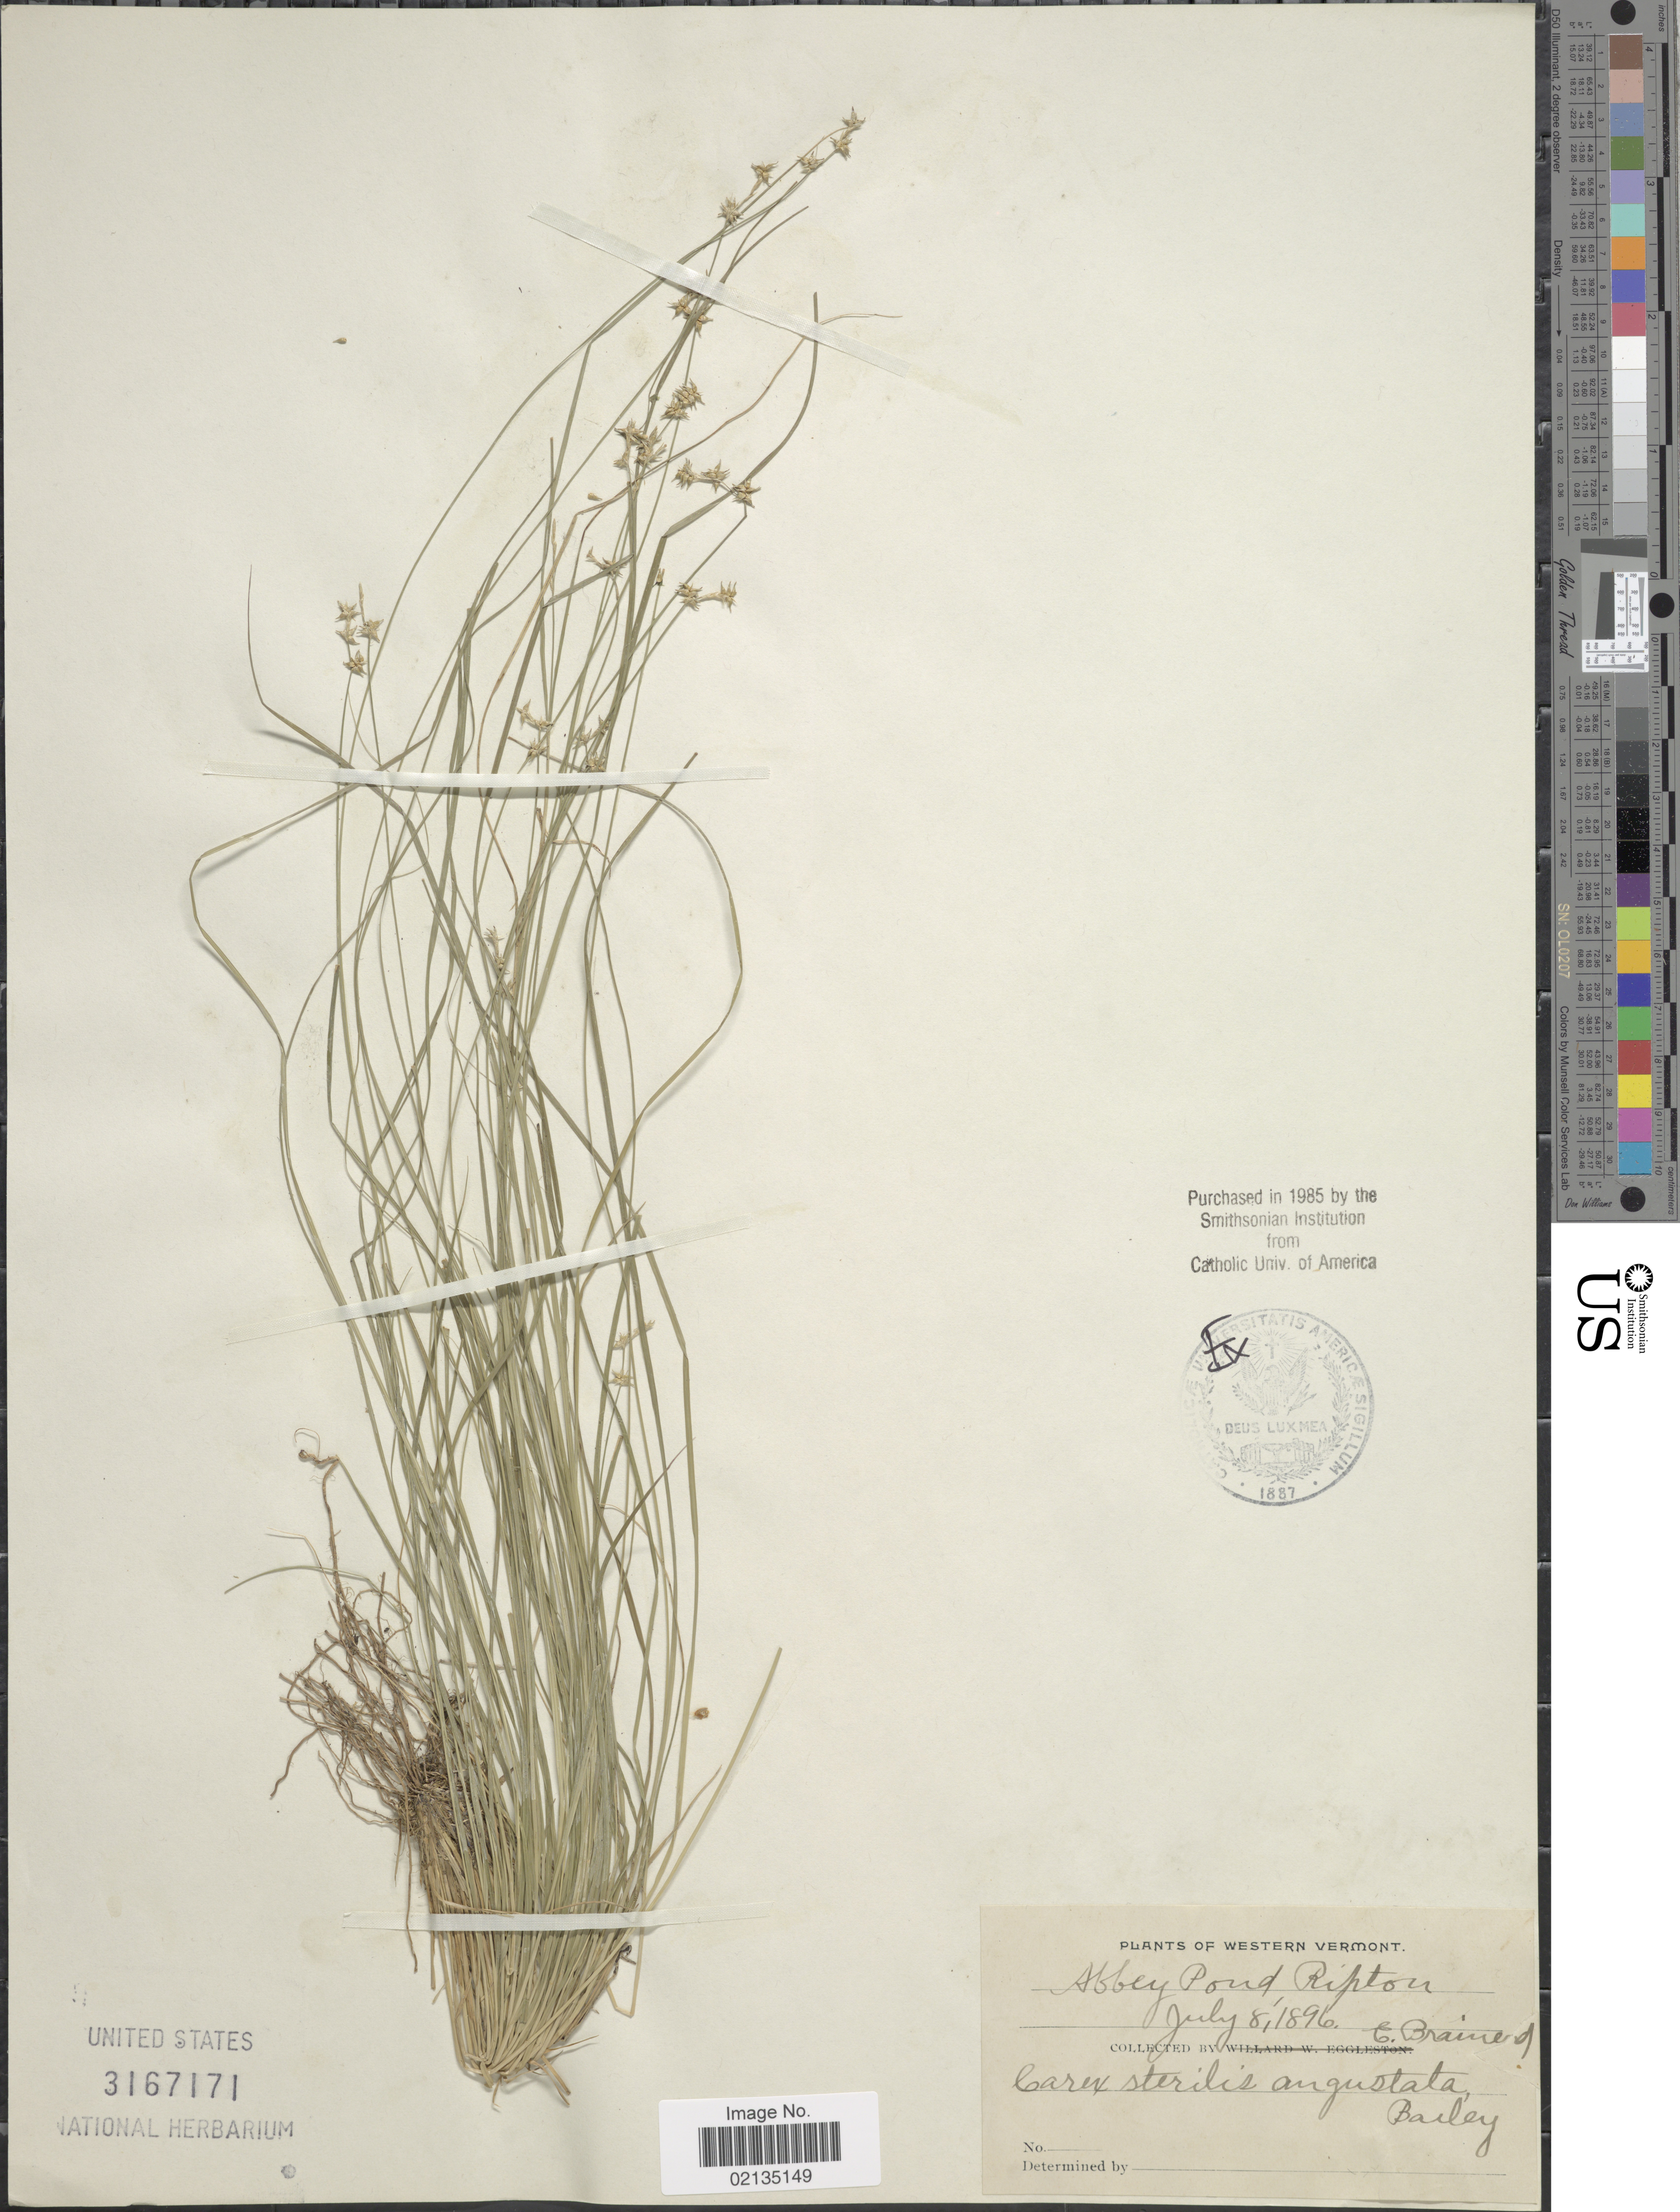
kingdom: Plantae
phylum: Tracheophyta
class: Liliopsida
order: Poales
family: Cyperaceae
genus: Carex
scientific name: Carex sterilis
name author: Willd.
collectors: E. Brainerd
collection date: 1896-08-08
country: United States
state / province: Vermont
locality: Western Vermont, Abbey Pond, Ripton.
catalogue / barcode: US 3167171